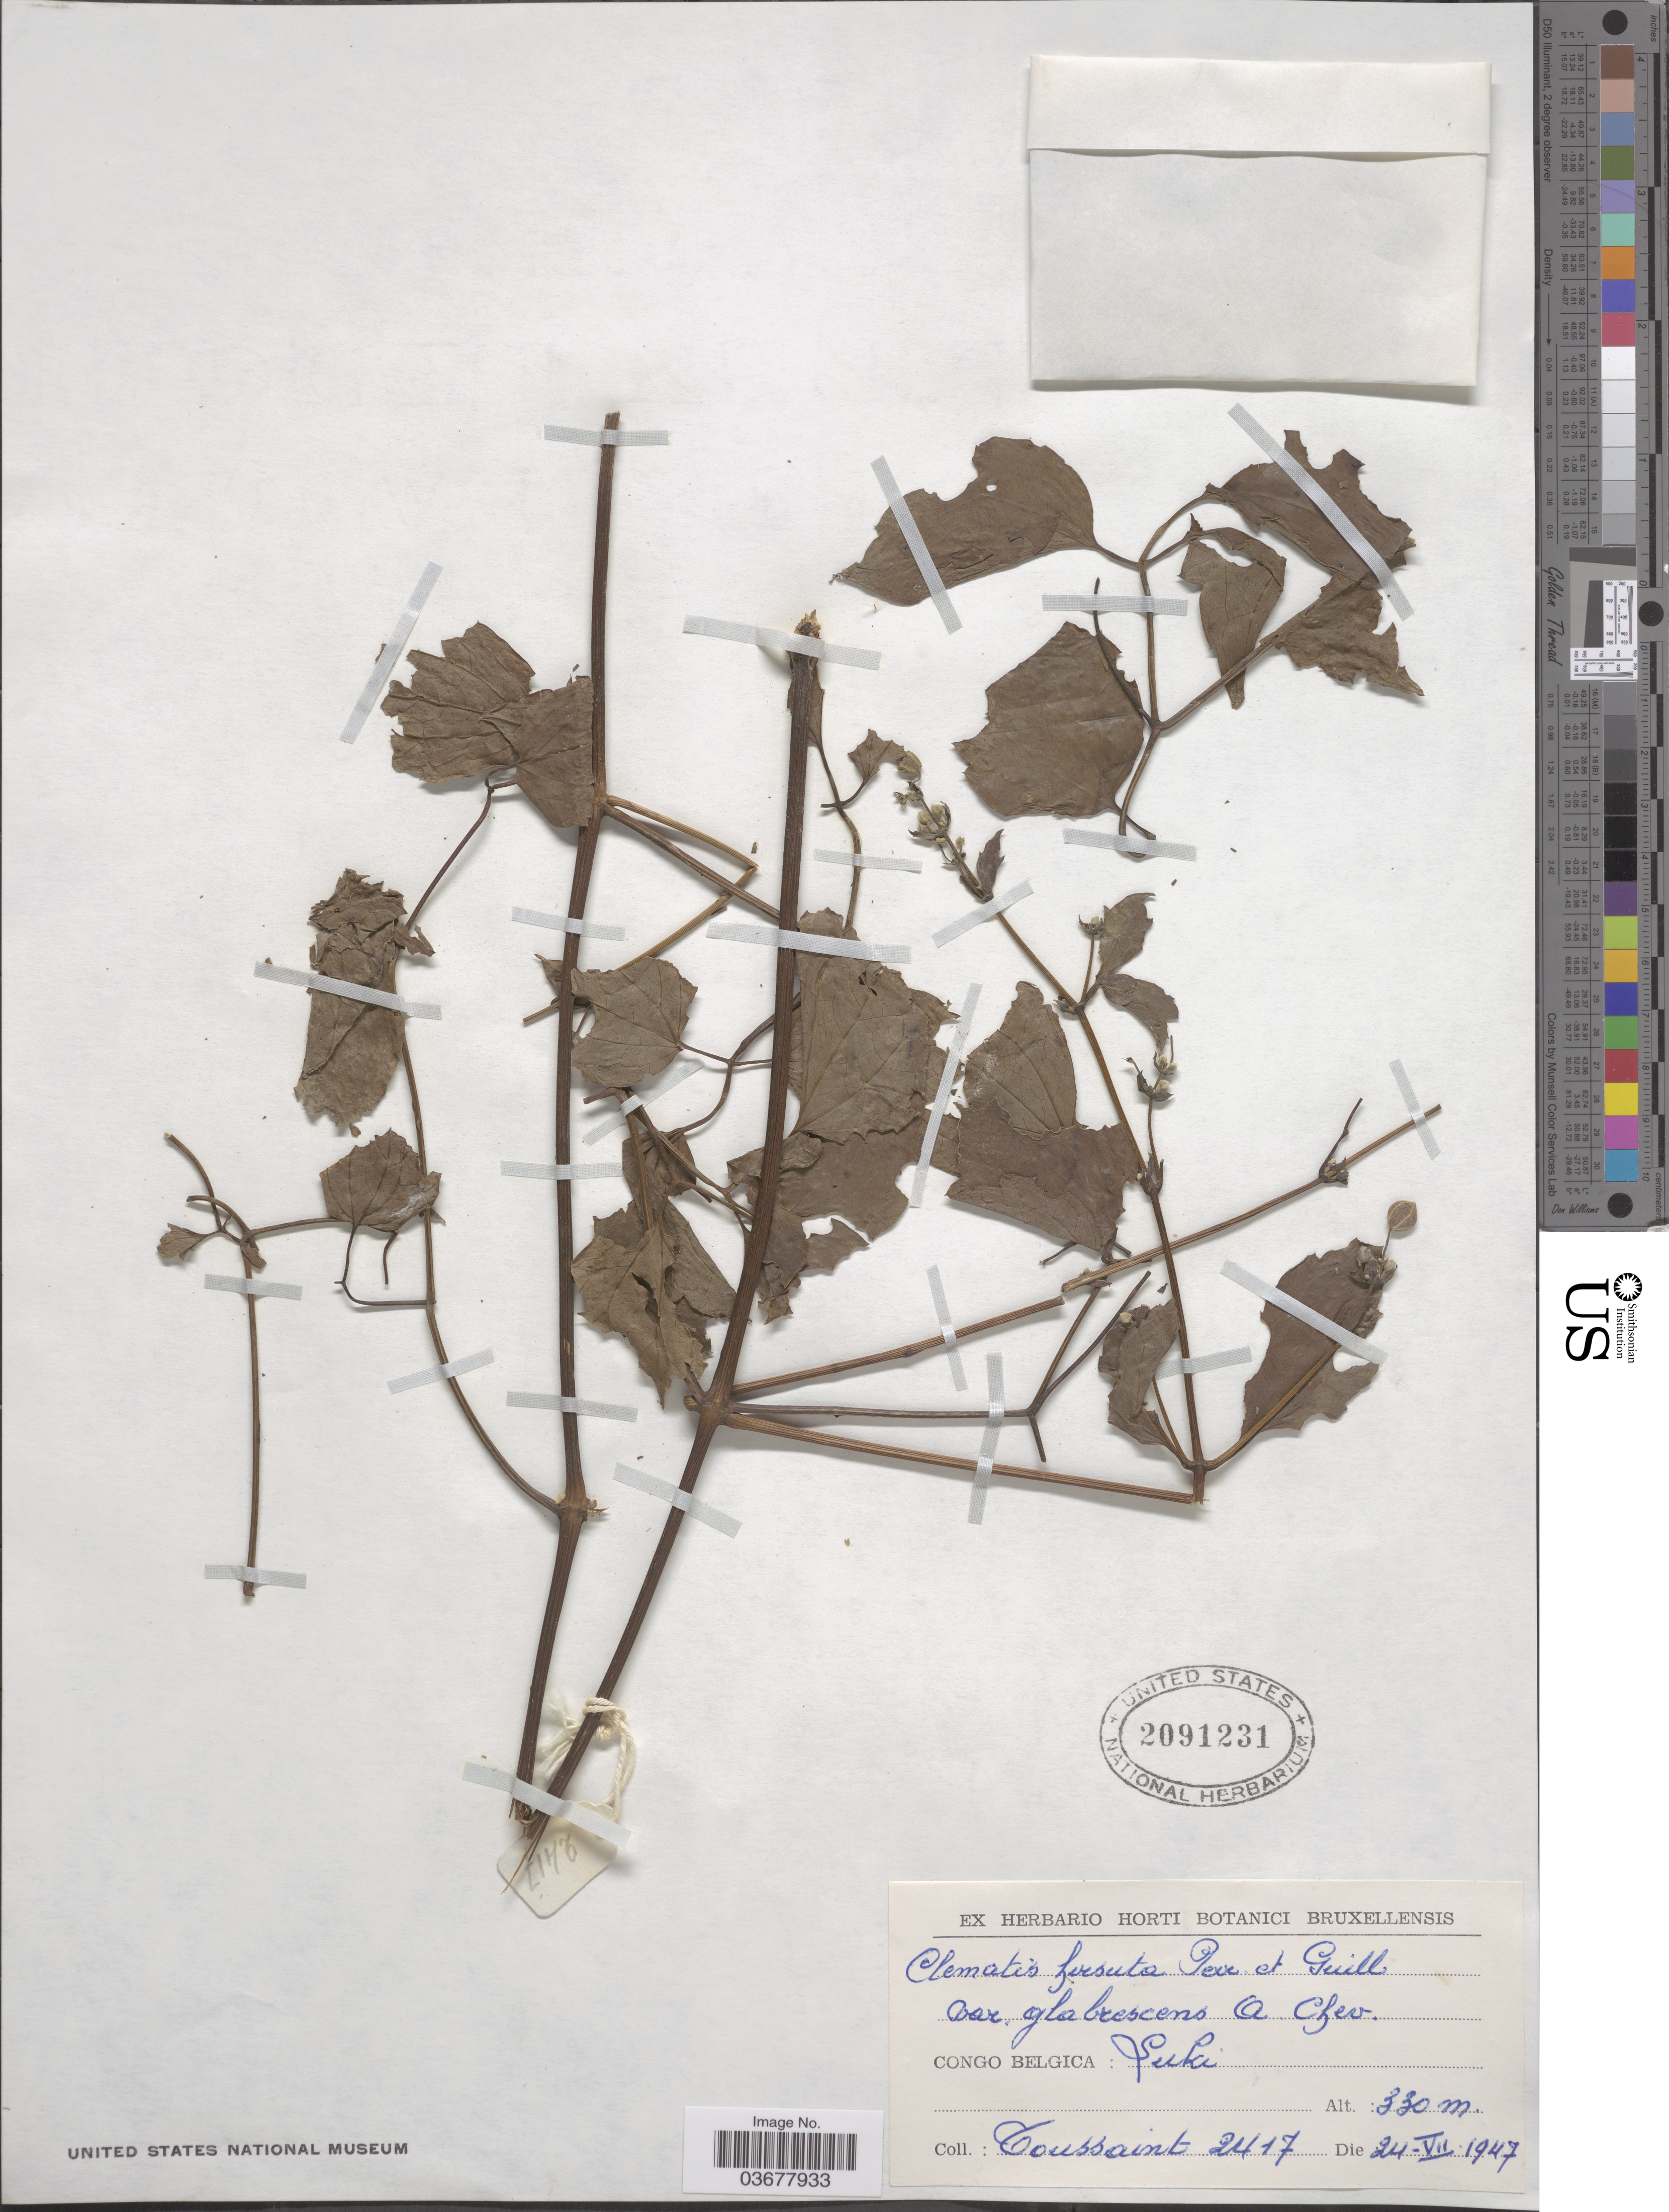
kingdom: Plantae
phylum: Tracheophyta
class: Magnoliopsida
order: Ranunculales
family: Ranunculaceae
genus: Clematis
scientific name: Clematis hirsuta var. glabrescens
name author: A. Chev.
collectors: -. Toussaint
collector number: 2417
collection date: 1947-07-24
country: Congo, Democratic Republic of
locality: Congo Belgica: Luki.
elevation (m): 330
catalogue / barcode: US 2091231